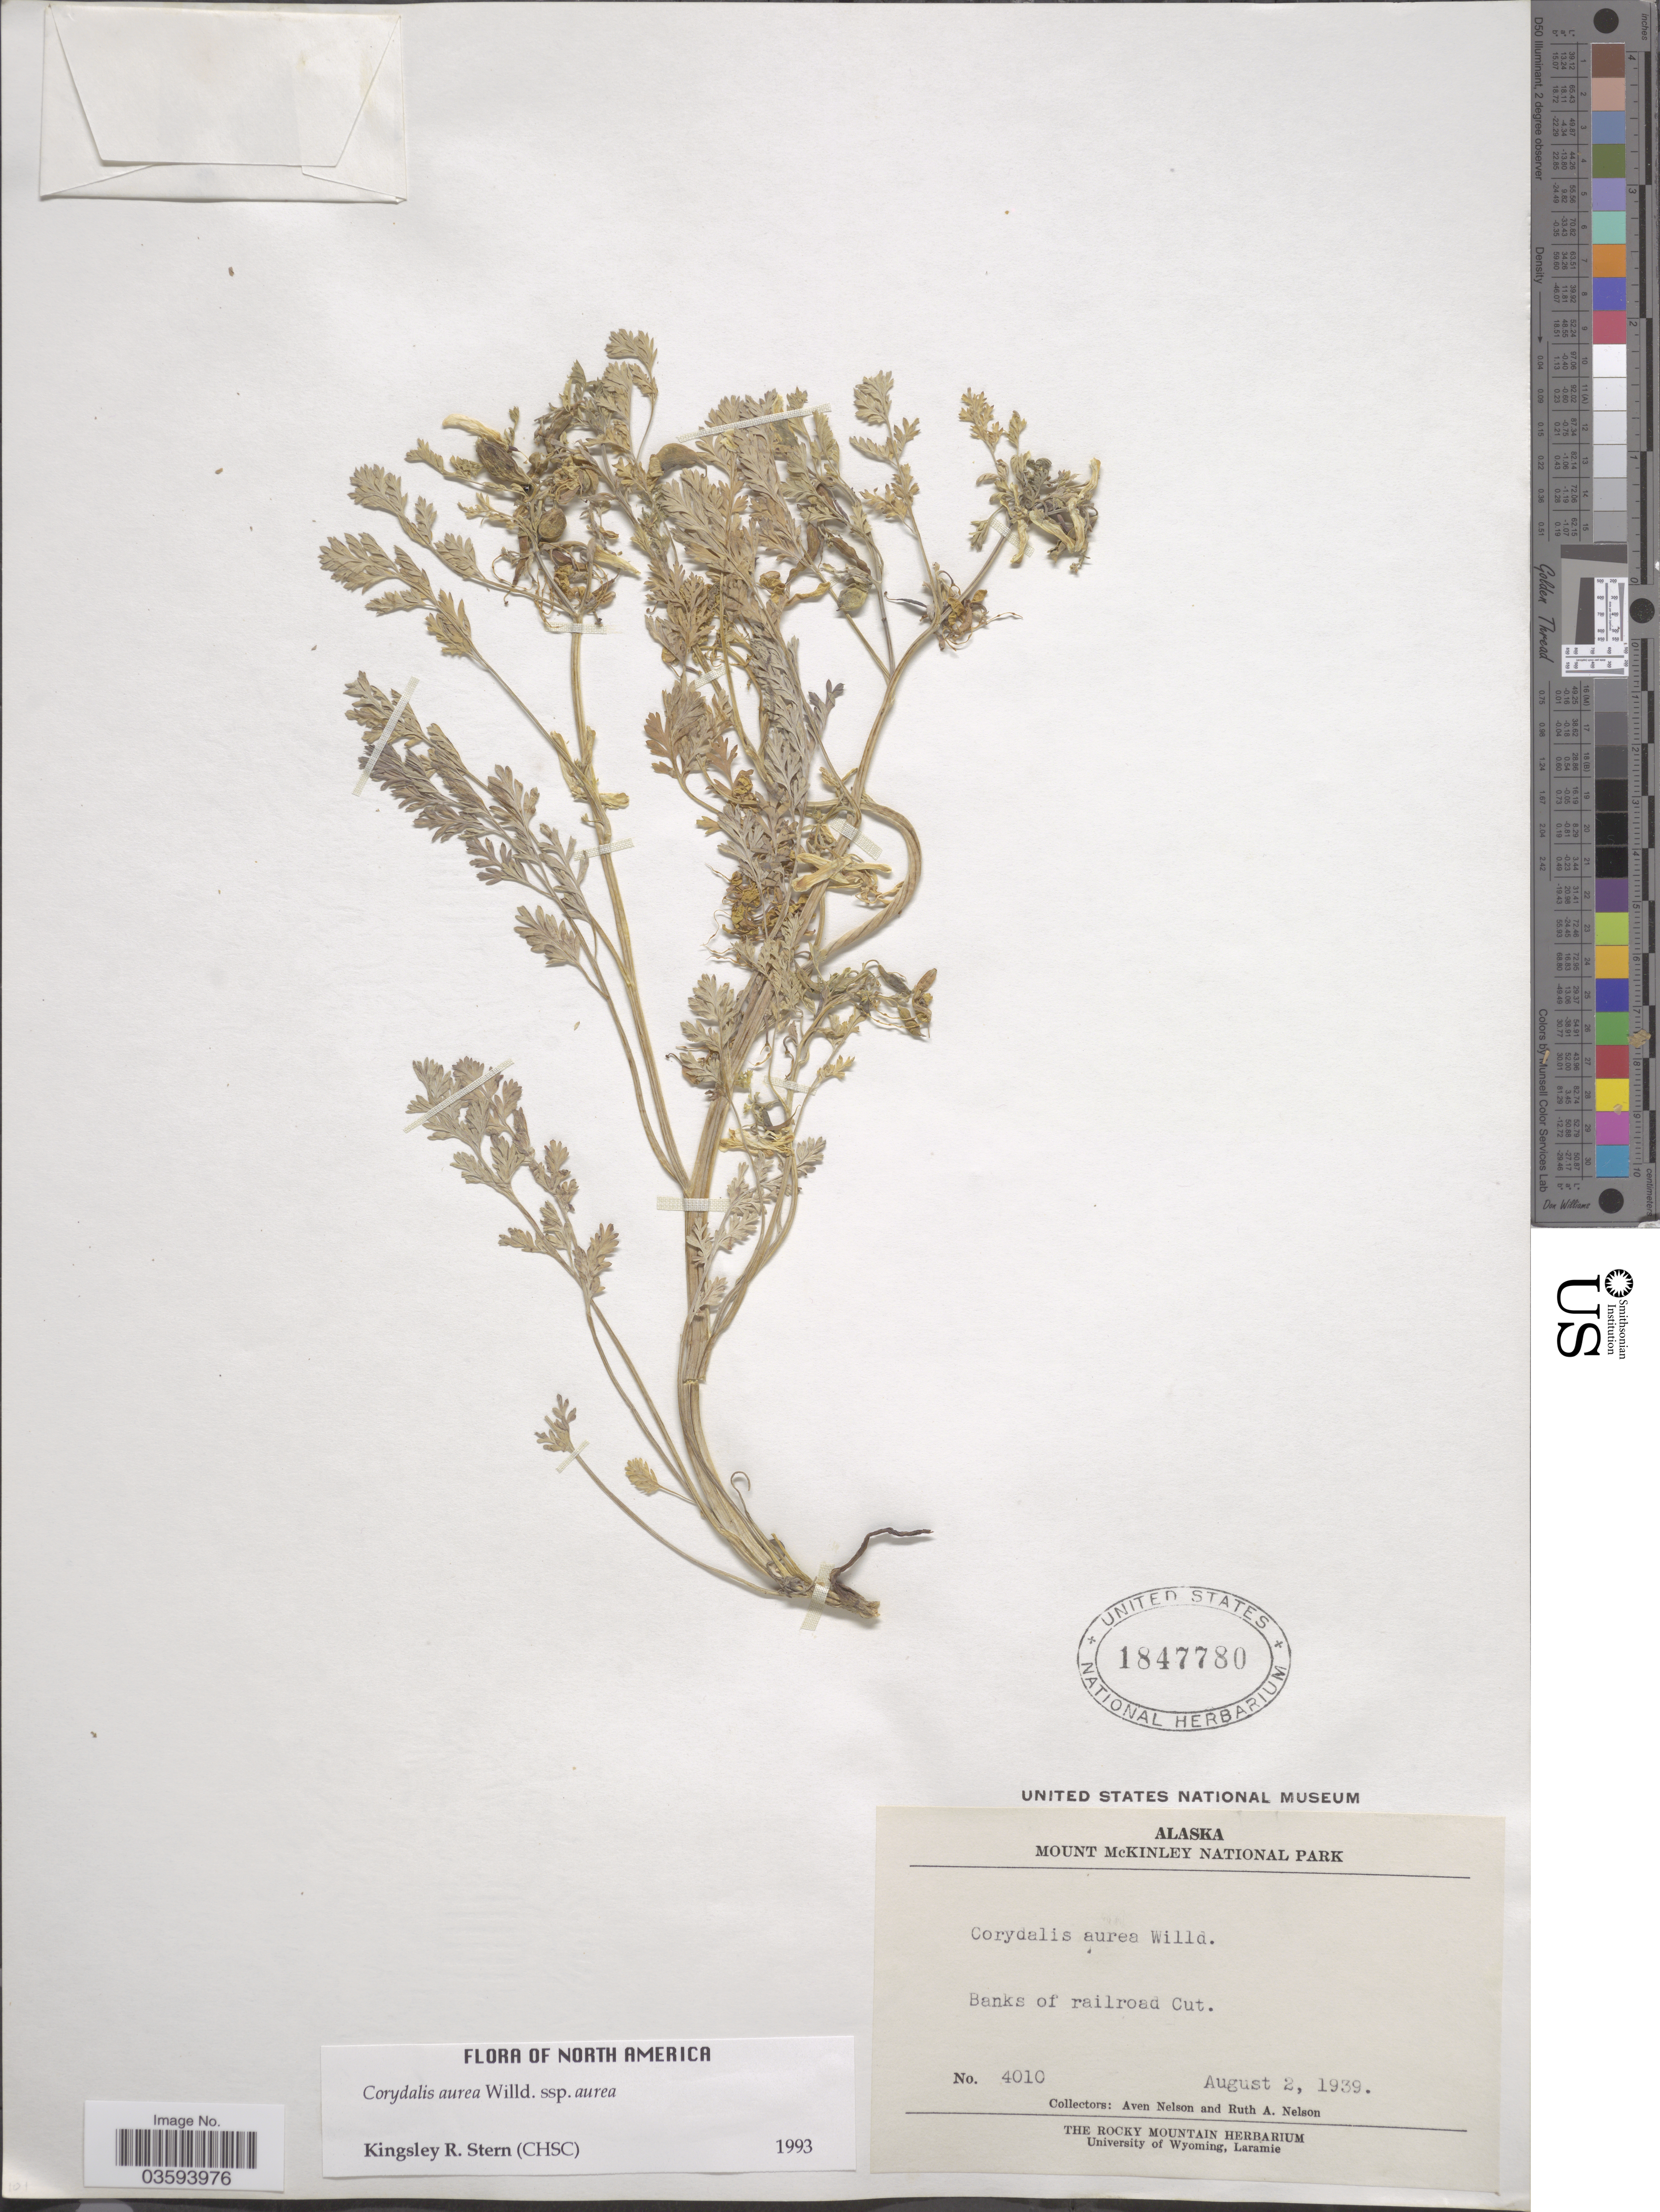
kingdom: Plantae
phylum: Tracheophyta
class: Magnoliopsida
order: Ranunculales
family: Papaveraceae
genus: Corydalis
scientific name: Corydalis aurea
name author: Willd.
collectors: A. Nelson & R. A. Nelson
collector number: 4010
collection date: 1939-08-02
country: United States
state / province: Alaska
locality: Mount McKinley National Park. Banks of railroad Cut.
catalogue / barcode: US 1847780